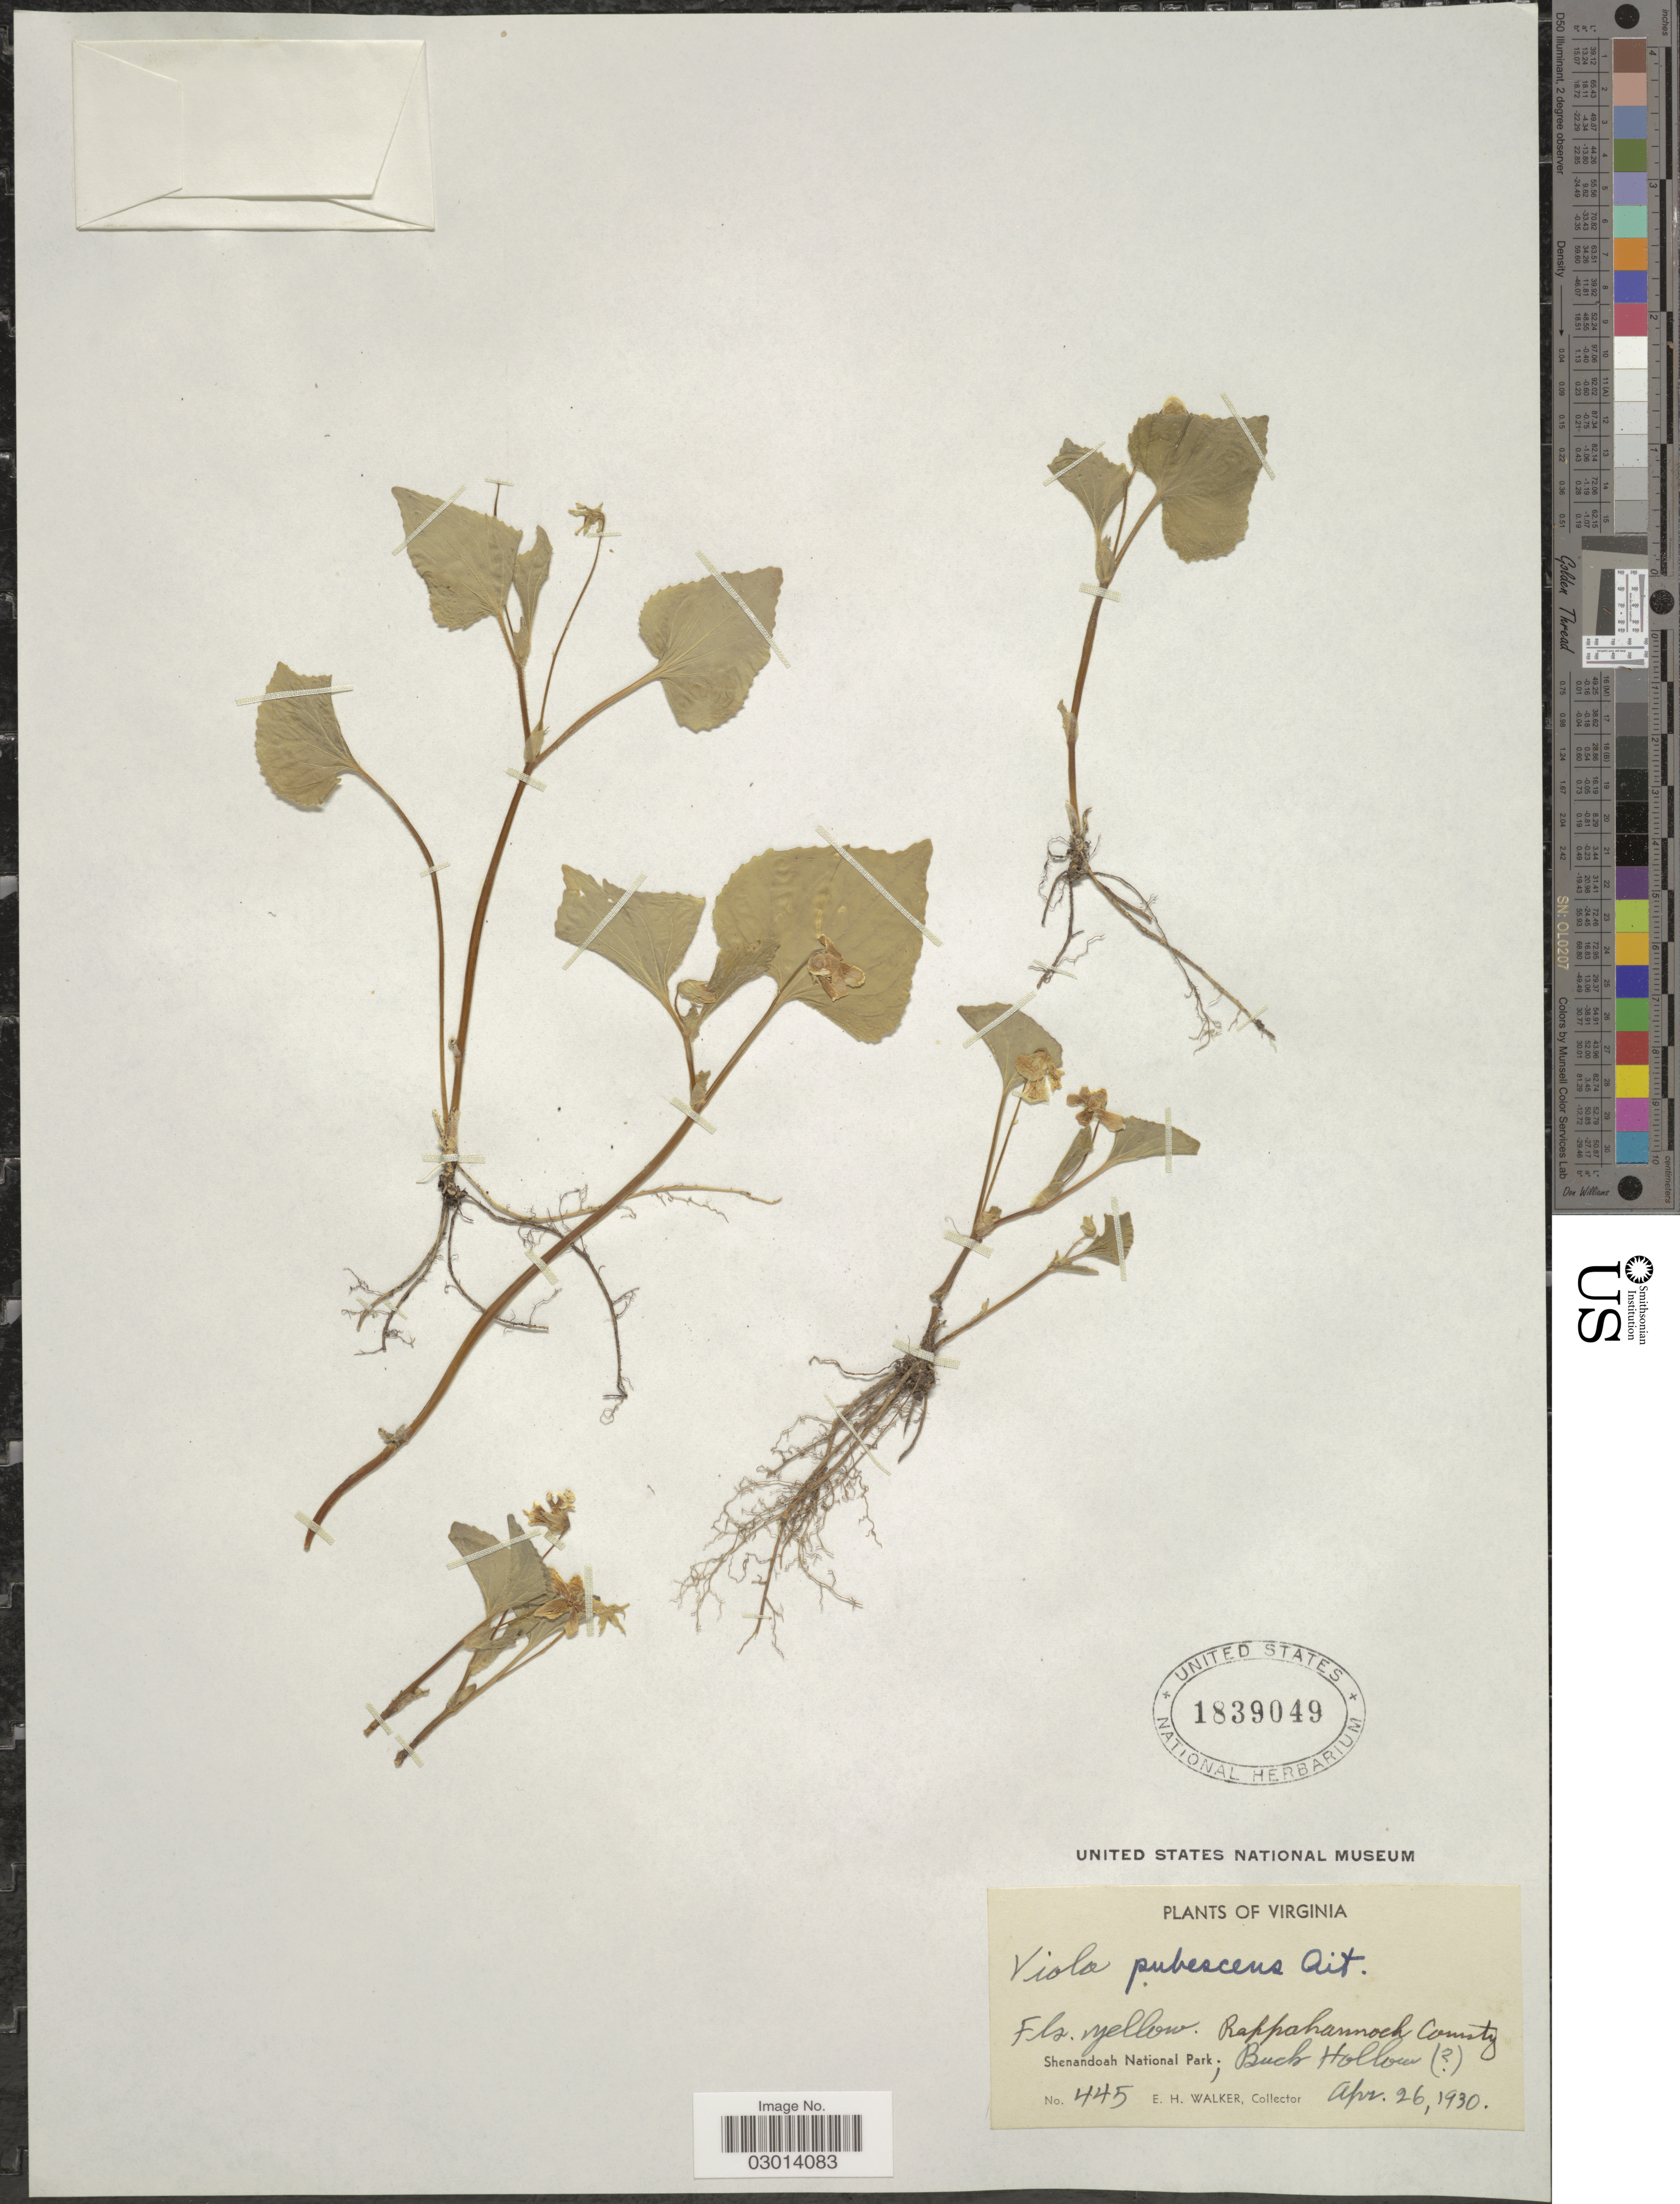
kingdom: Plantae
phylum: Tracheophyta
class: Magnoliopsida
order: Malpighiales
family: Violaceae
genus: Viola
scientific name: Viola pubescens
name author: Aiton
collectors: E. H. Walker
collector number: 445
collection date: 1930-04-26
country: United States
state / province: Virginia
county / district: Rappahannock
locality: Shenandoah National Park; Buch Hollow.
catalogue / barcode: US 1839049